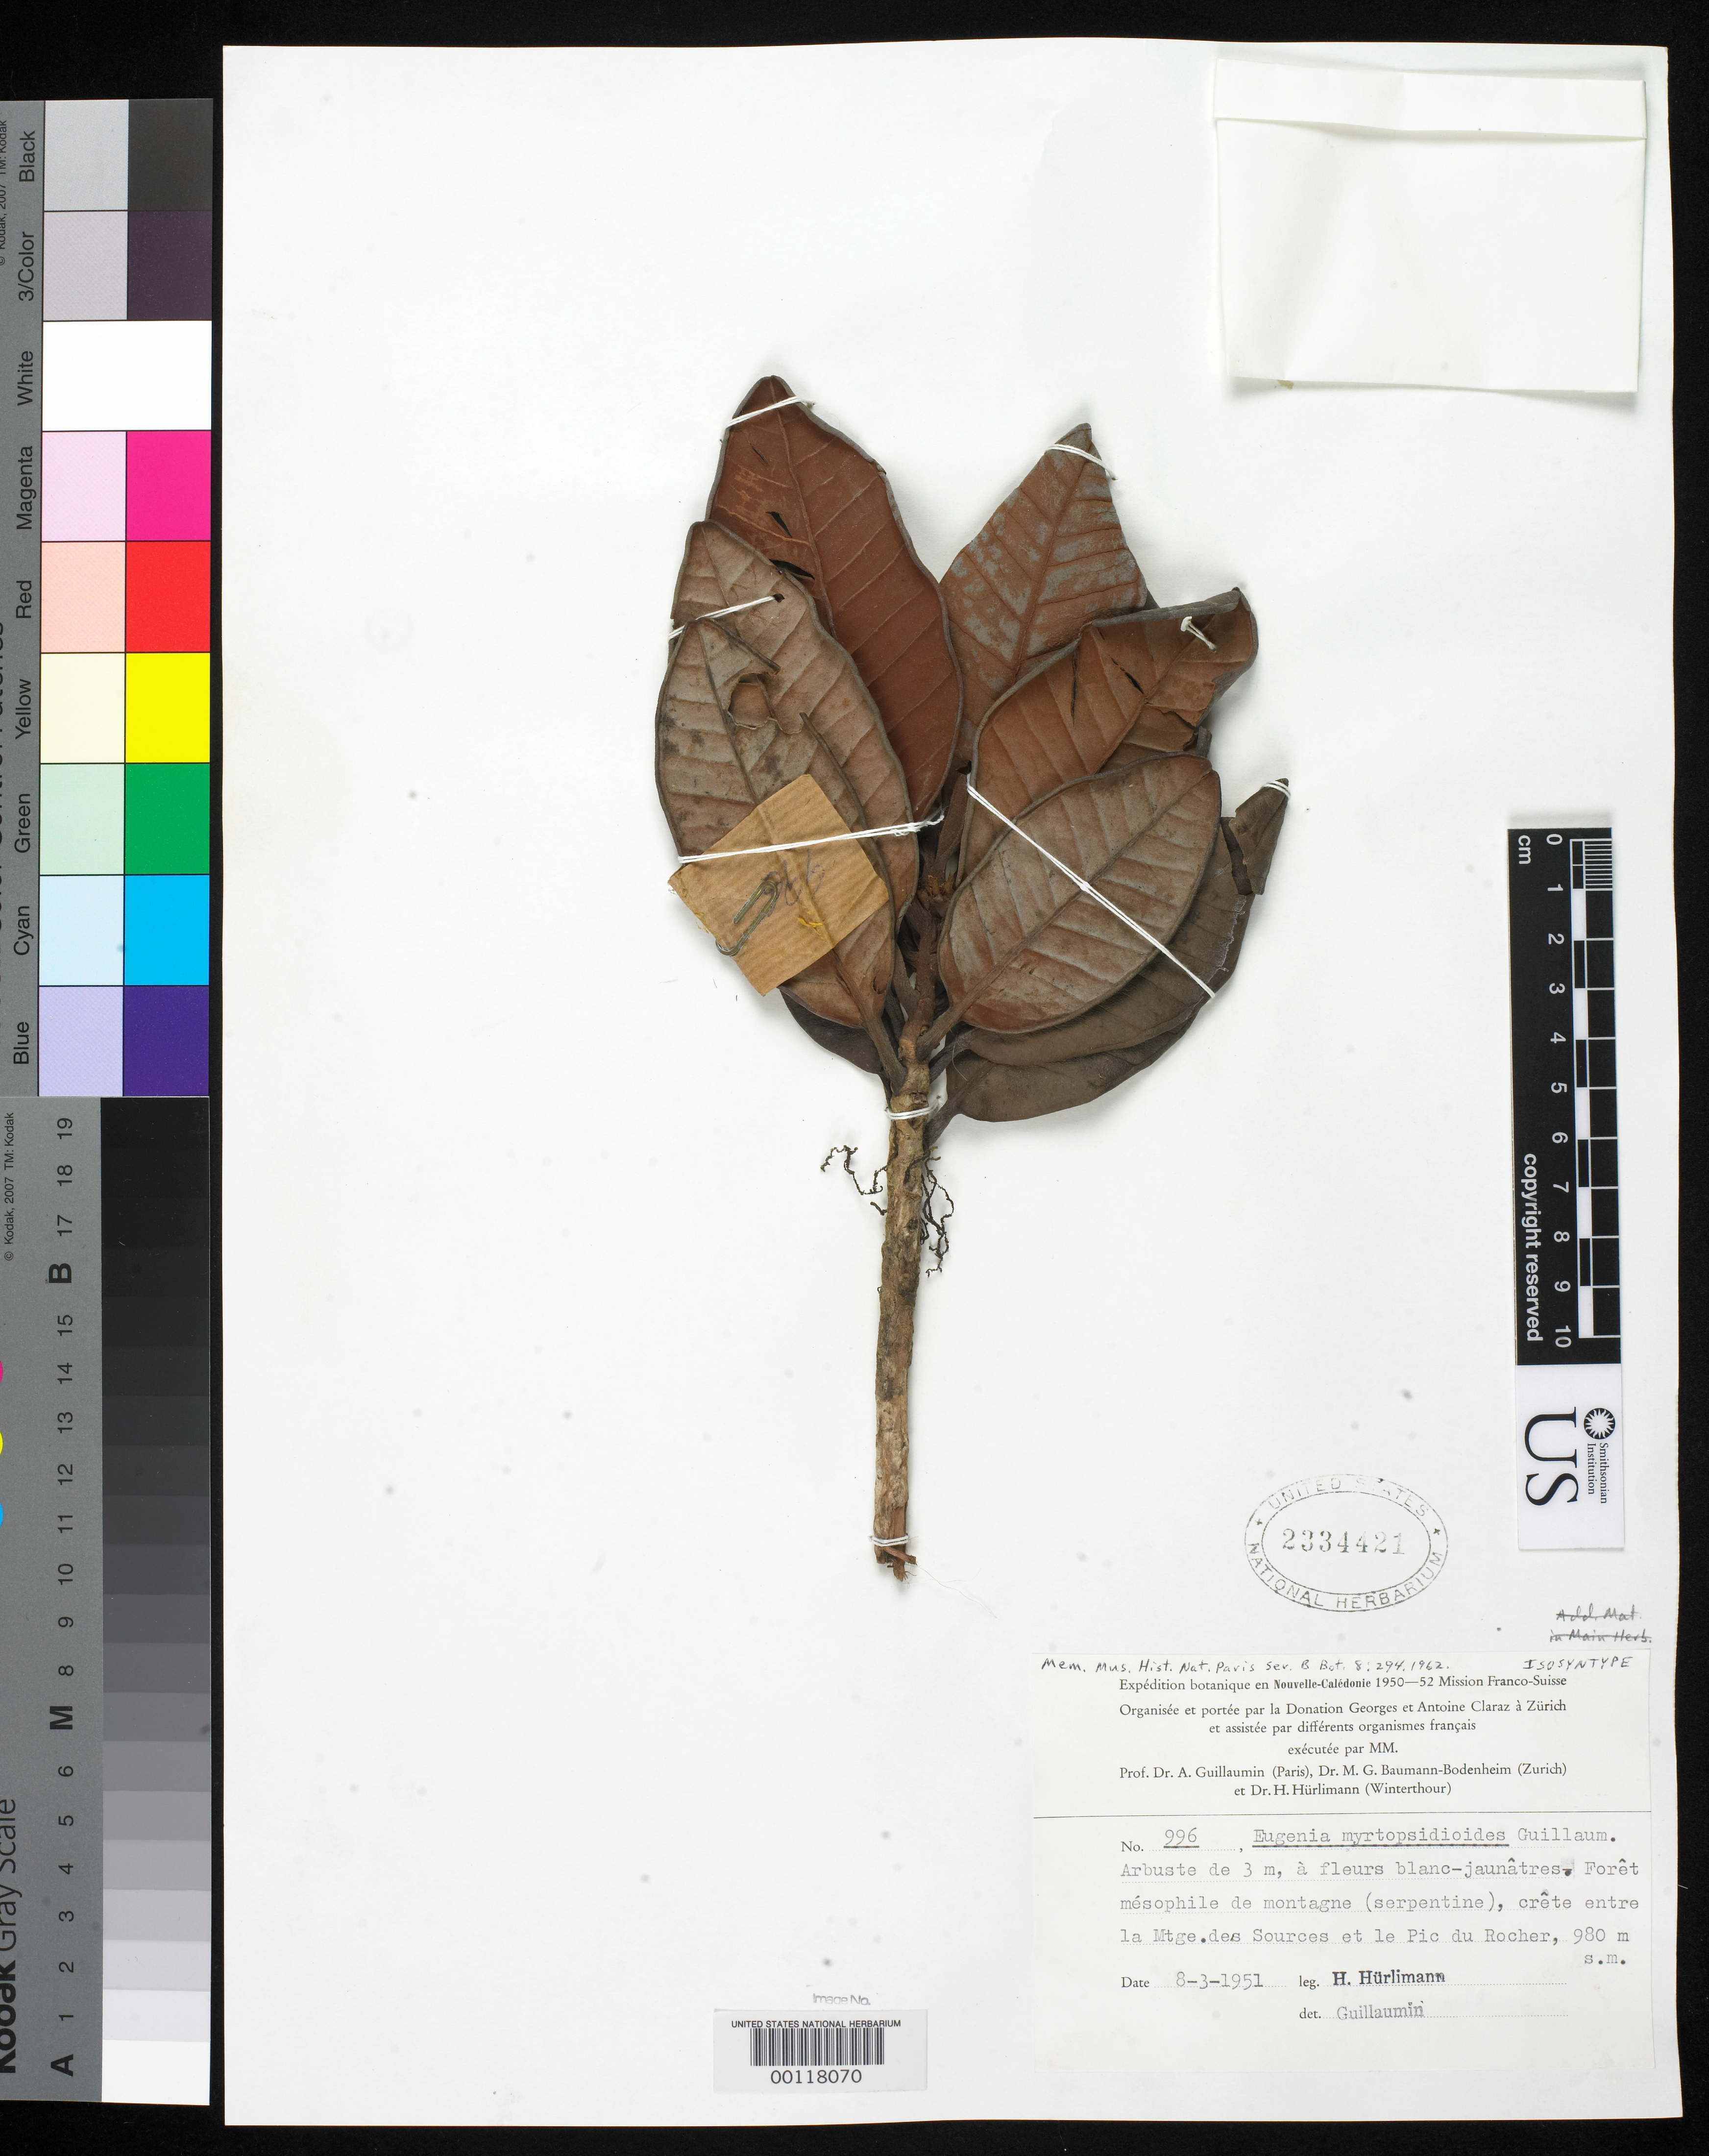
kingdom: Plantae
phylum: Tracheophyta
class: Magnoliopsida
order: Myrtales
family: Myrtaceae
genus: Eugenia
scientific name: Eugenia myrtopsidoides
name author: Guillaumin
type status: Isosyntype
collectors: H. Huerlimann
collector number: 996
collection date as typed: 03 Aug 1951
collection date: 1951-08-03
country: New Caledonia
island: New Caledonia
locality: Pic du Rocher.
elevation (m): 980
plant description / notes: Protologue cites 3 collections (Hürlimann 945, 996, 1320) without indicating type; Snow (2009, Syst. Bot. 34: 331) cites Hürlimann 1320 as "Type" with holotype at P.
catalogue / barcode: US 2334421